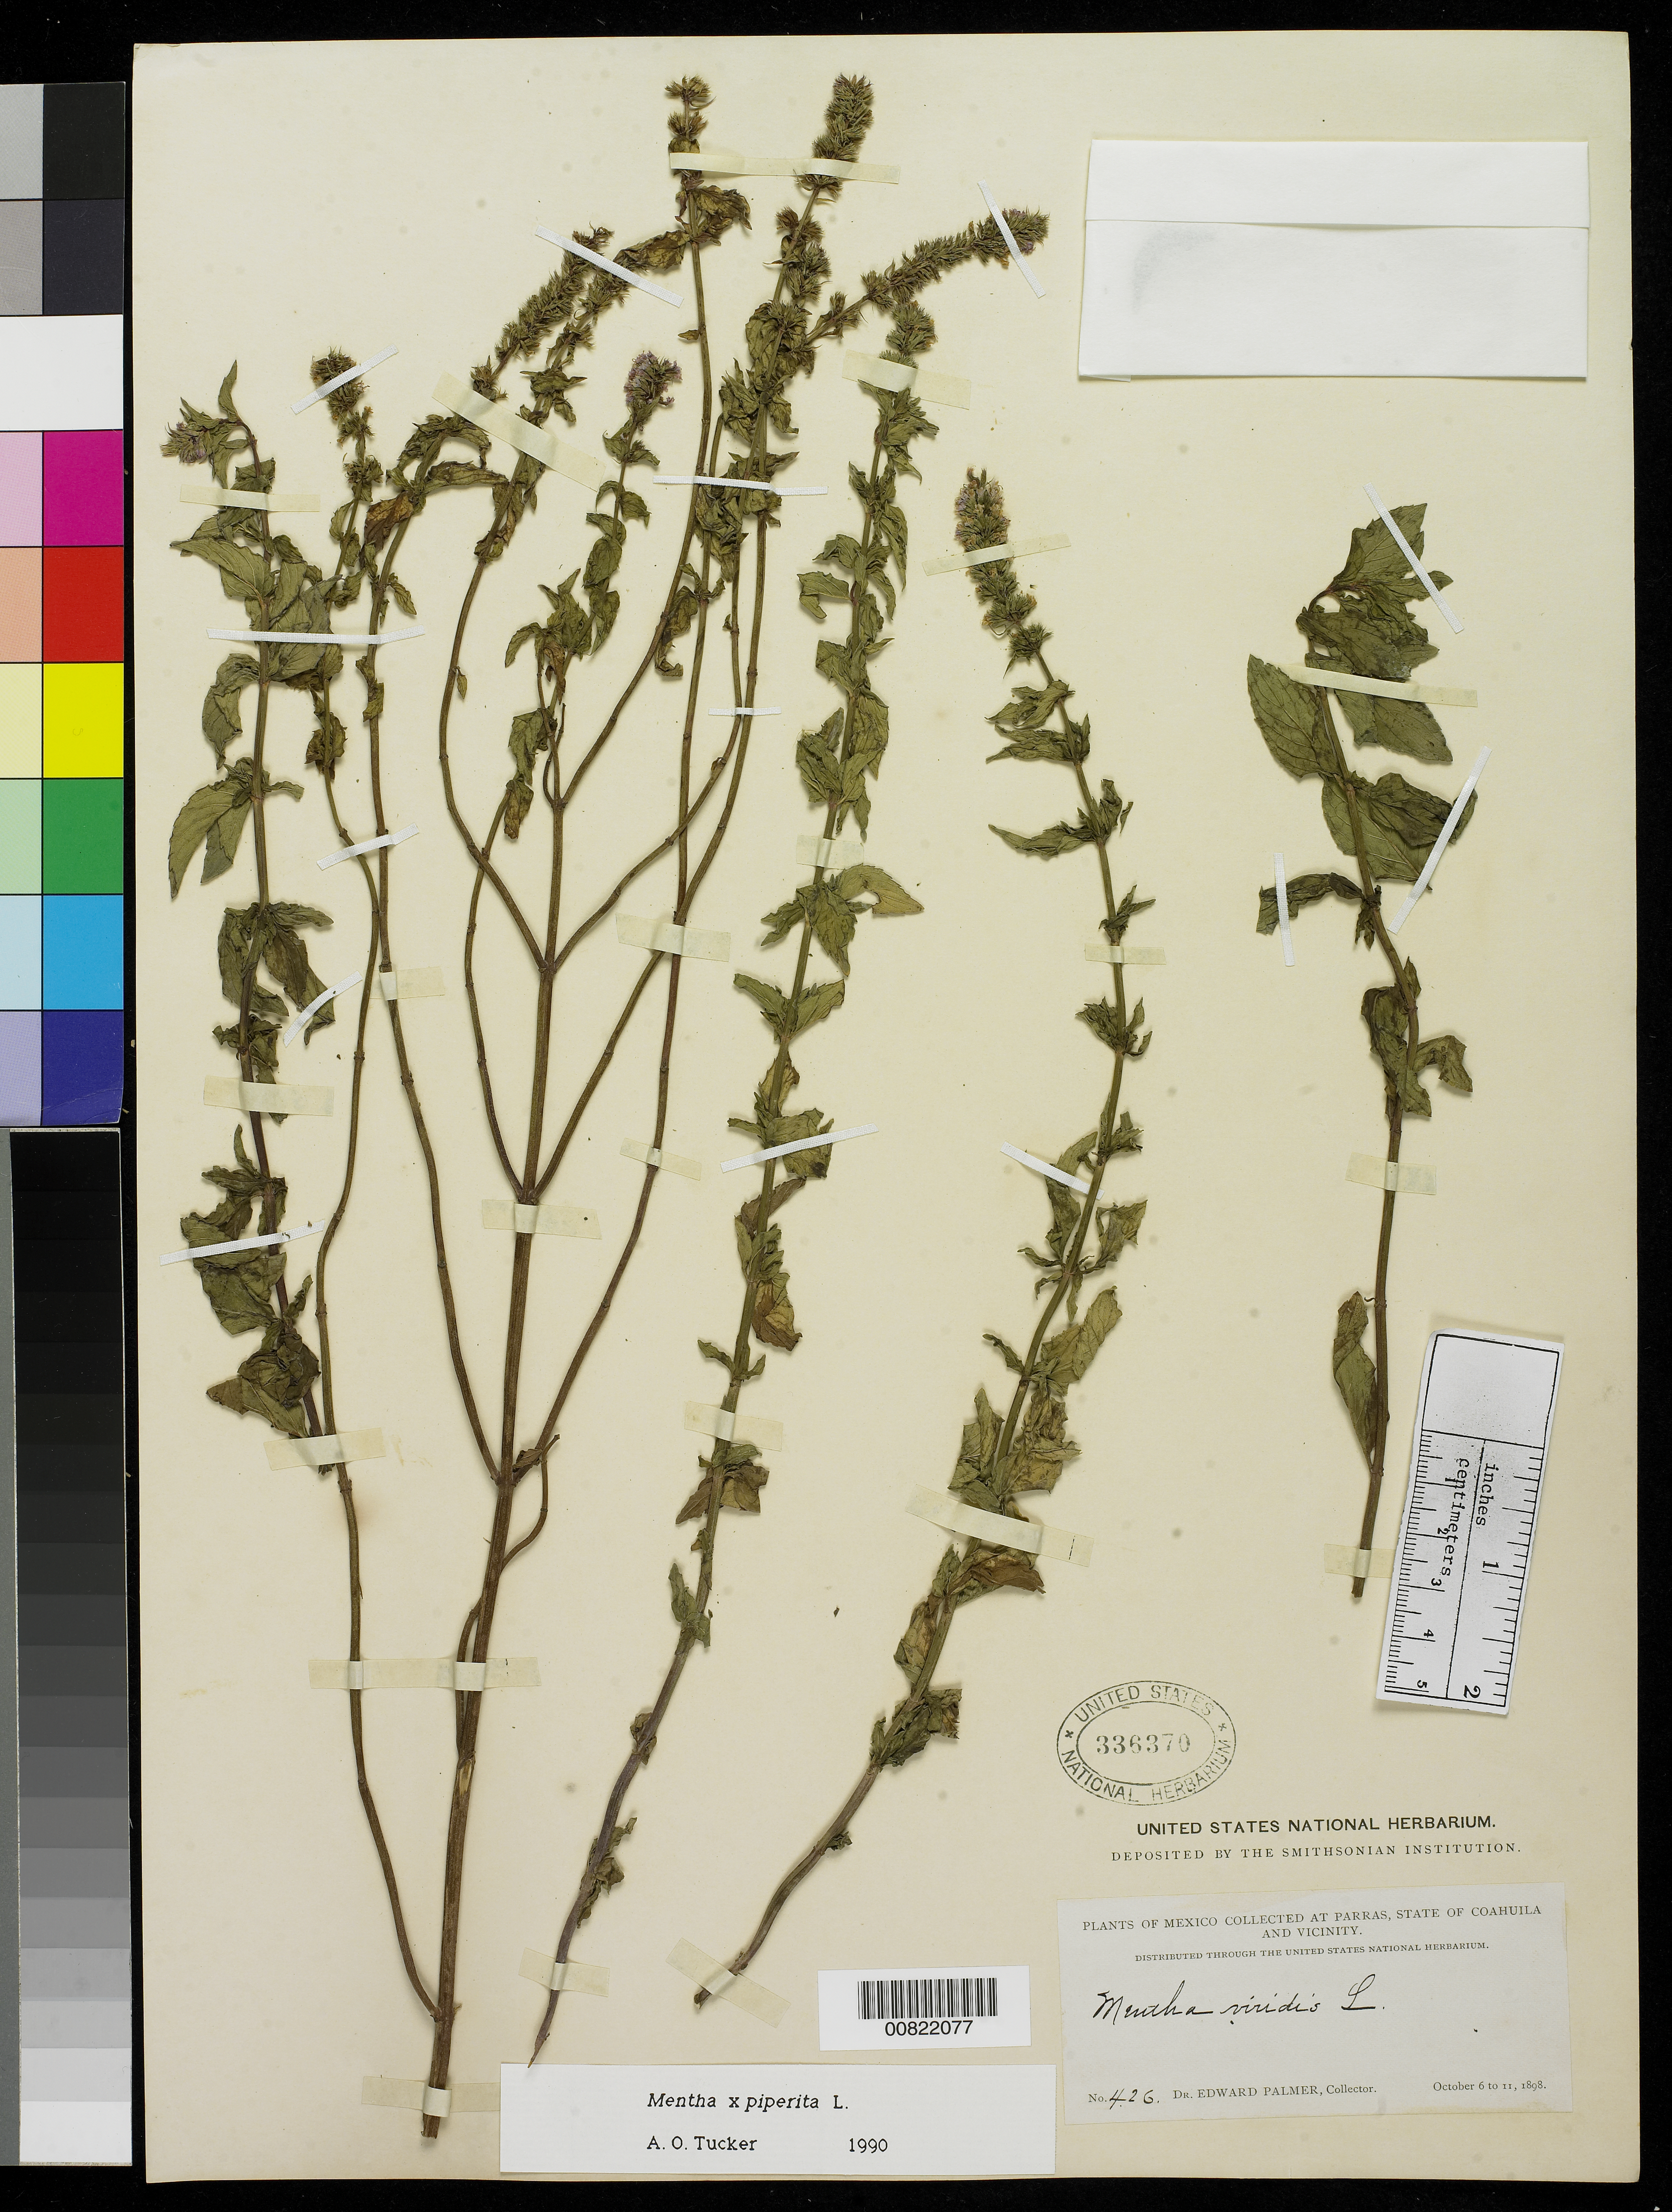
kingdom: Plantae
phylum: Tracheophyta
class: Magnoliopsida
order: Lamiales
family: Lamiaceae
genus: Mentha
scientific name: Mentha x piperita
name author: L.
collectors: E. Palmer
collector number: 426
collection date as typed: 06 Oct 1898 to 11 Oct 1898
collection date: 1898-10-06/1898-10-11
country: Mexico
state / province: Coahuila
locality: Parras, Coahuila and vicinity.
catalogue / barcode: US 336370